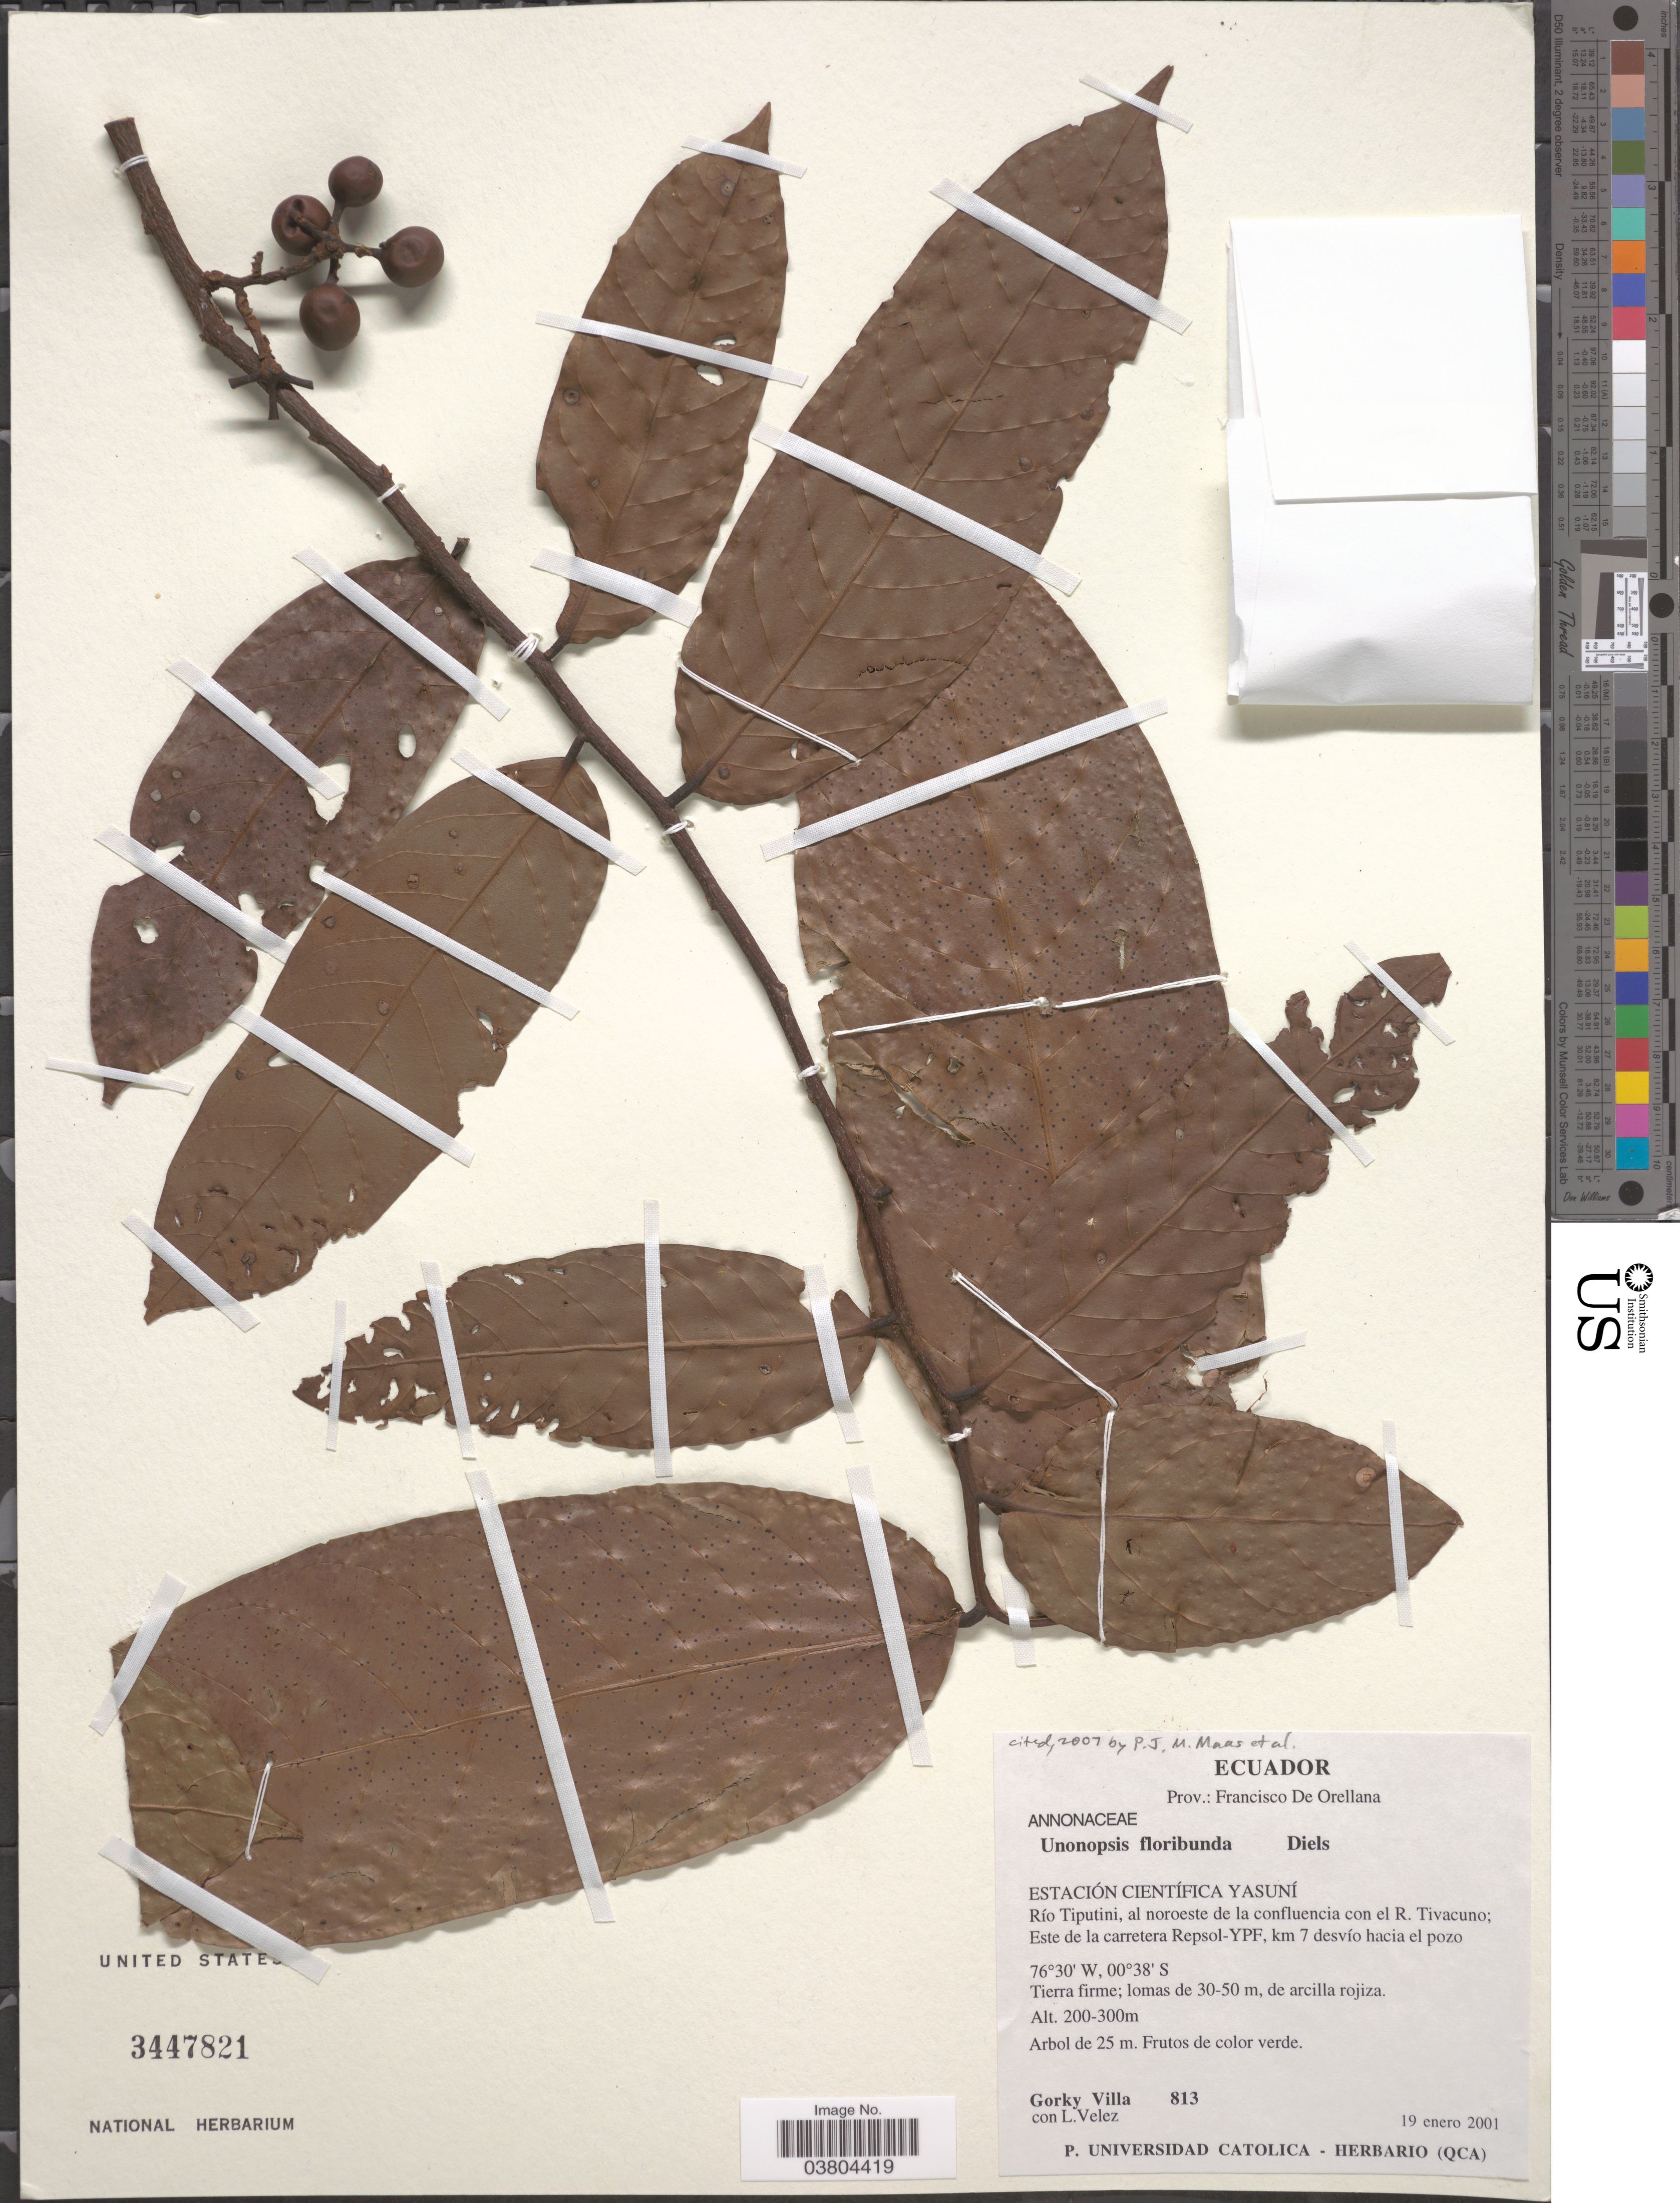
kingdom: Plantae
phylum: Tracheophyta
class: Magnoliopsida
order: Magnoliales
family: Annonaceae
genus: Unonopsis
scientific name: Unonopsis floribunda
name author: Diels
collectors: G. Villa & L. Velez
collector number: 813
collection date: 2001-01-19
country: Ecuador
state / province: Orellana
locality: Prov.: Francisco De Orellana. ESTACIÓN CIENTÍFICA YASUNÍ. Río Tiputini, al noroeste de la confluencia con el R. Tivacuno; Este de la carretera Respol-YPF, km 7 desvío hacia el pozo.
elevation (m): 200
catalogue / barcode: US 3447821